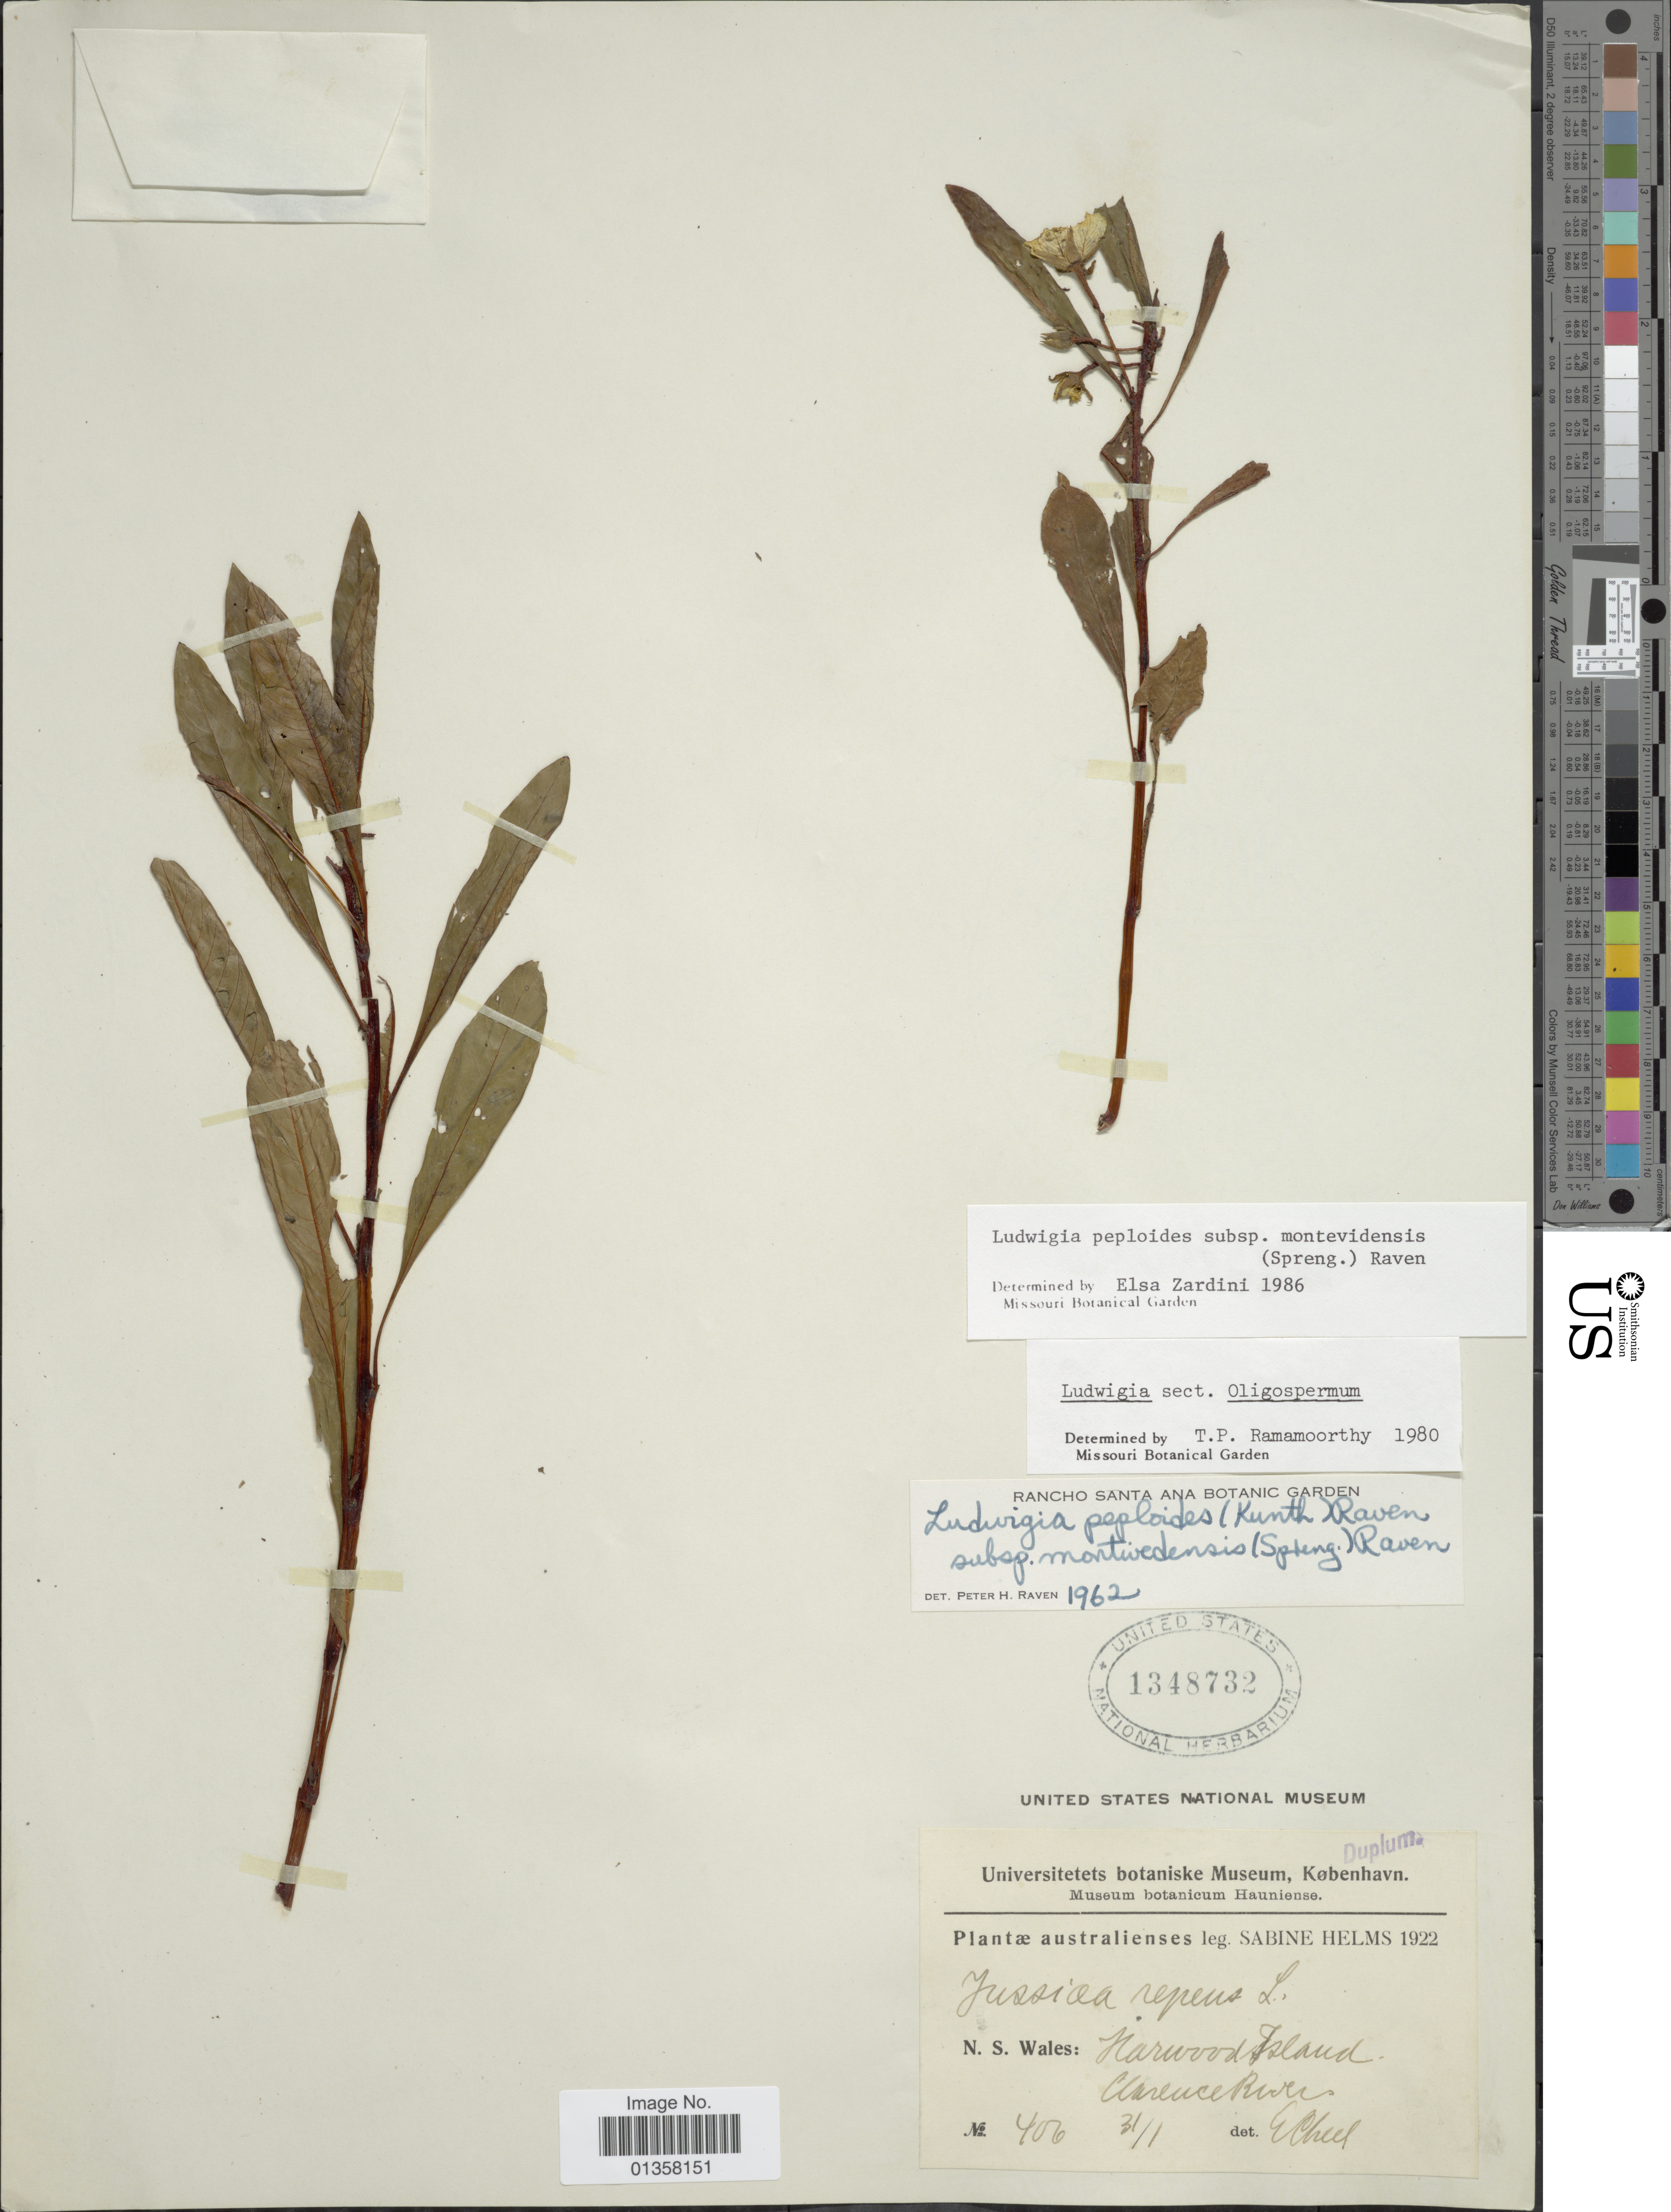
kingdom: Plantae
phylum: Tracheophyta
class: Magnoliopsida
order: Myrtales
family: Onagraceae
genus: Ludwigia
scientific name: Ludwigia peploides subsp. montevidensis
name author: (Spreng.) P.H. Raven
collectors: S. Helms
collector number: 406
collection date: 1922-01-31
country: Australia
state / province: New South Wales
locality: Harwood Island, Clarence River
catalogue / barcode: US 1348732